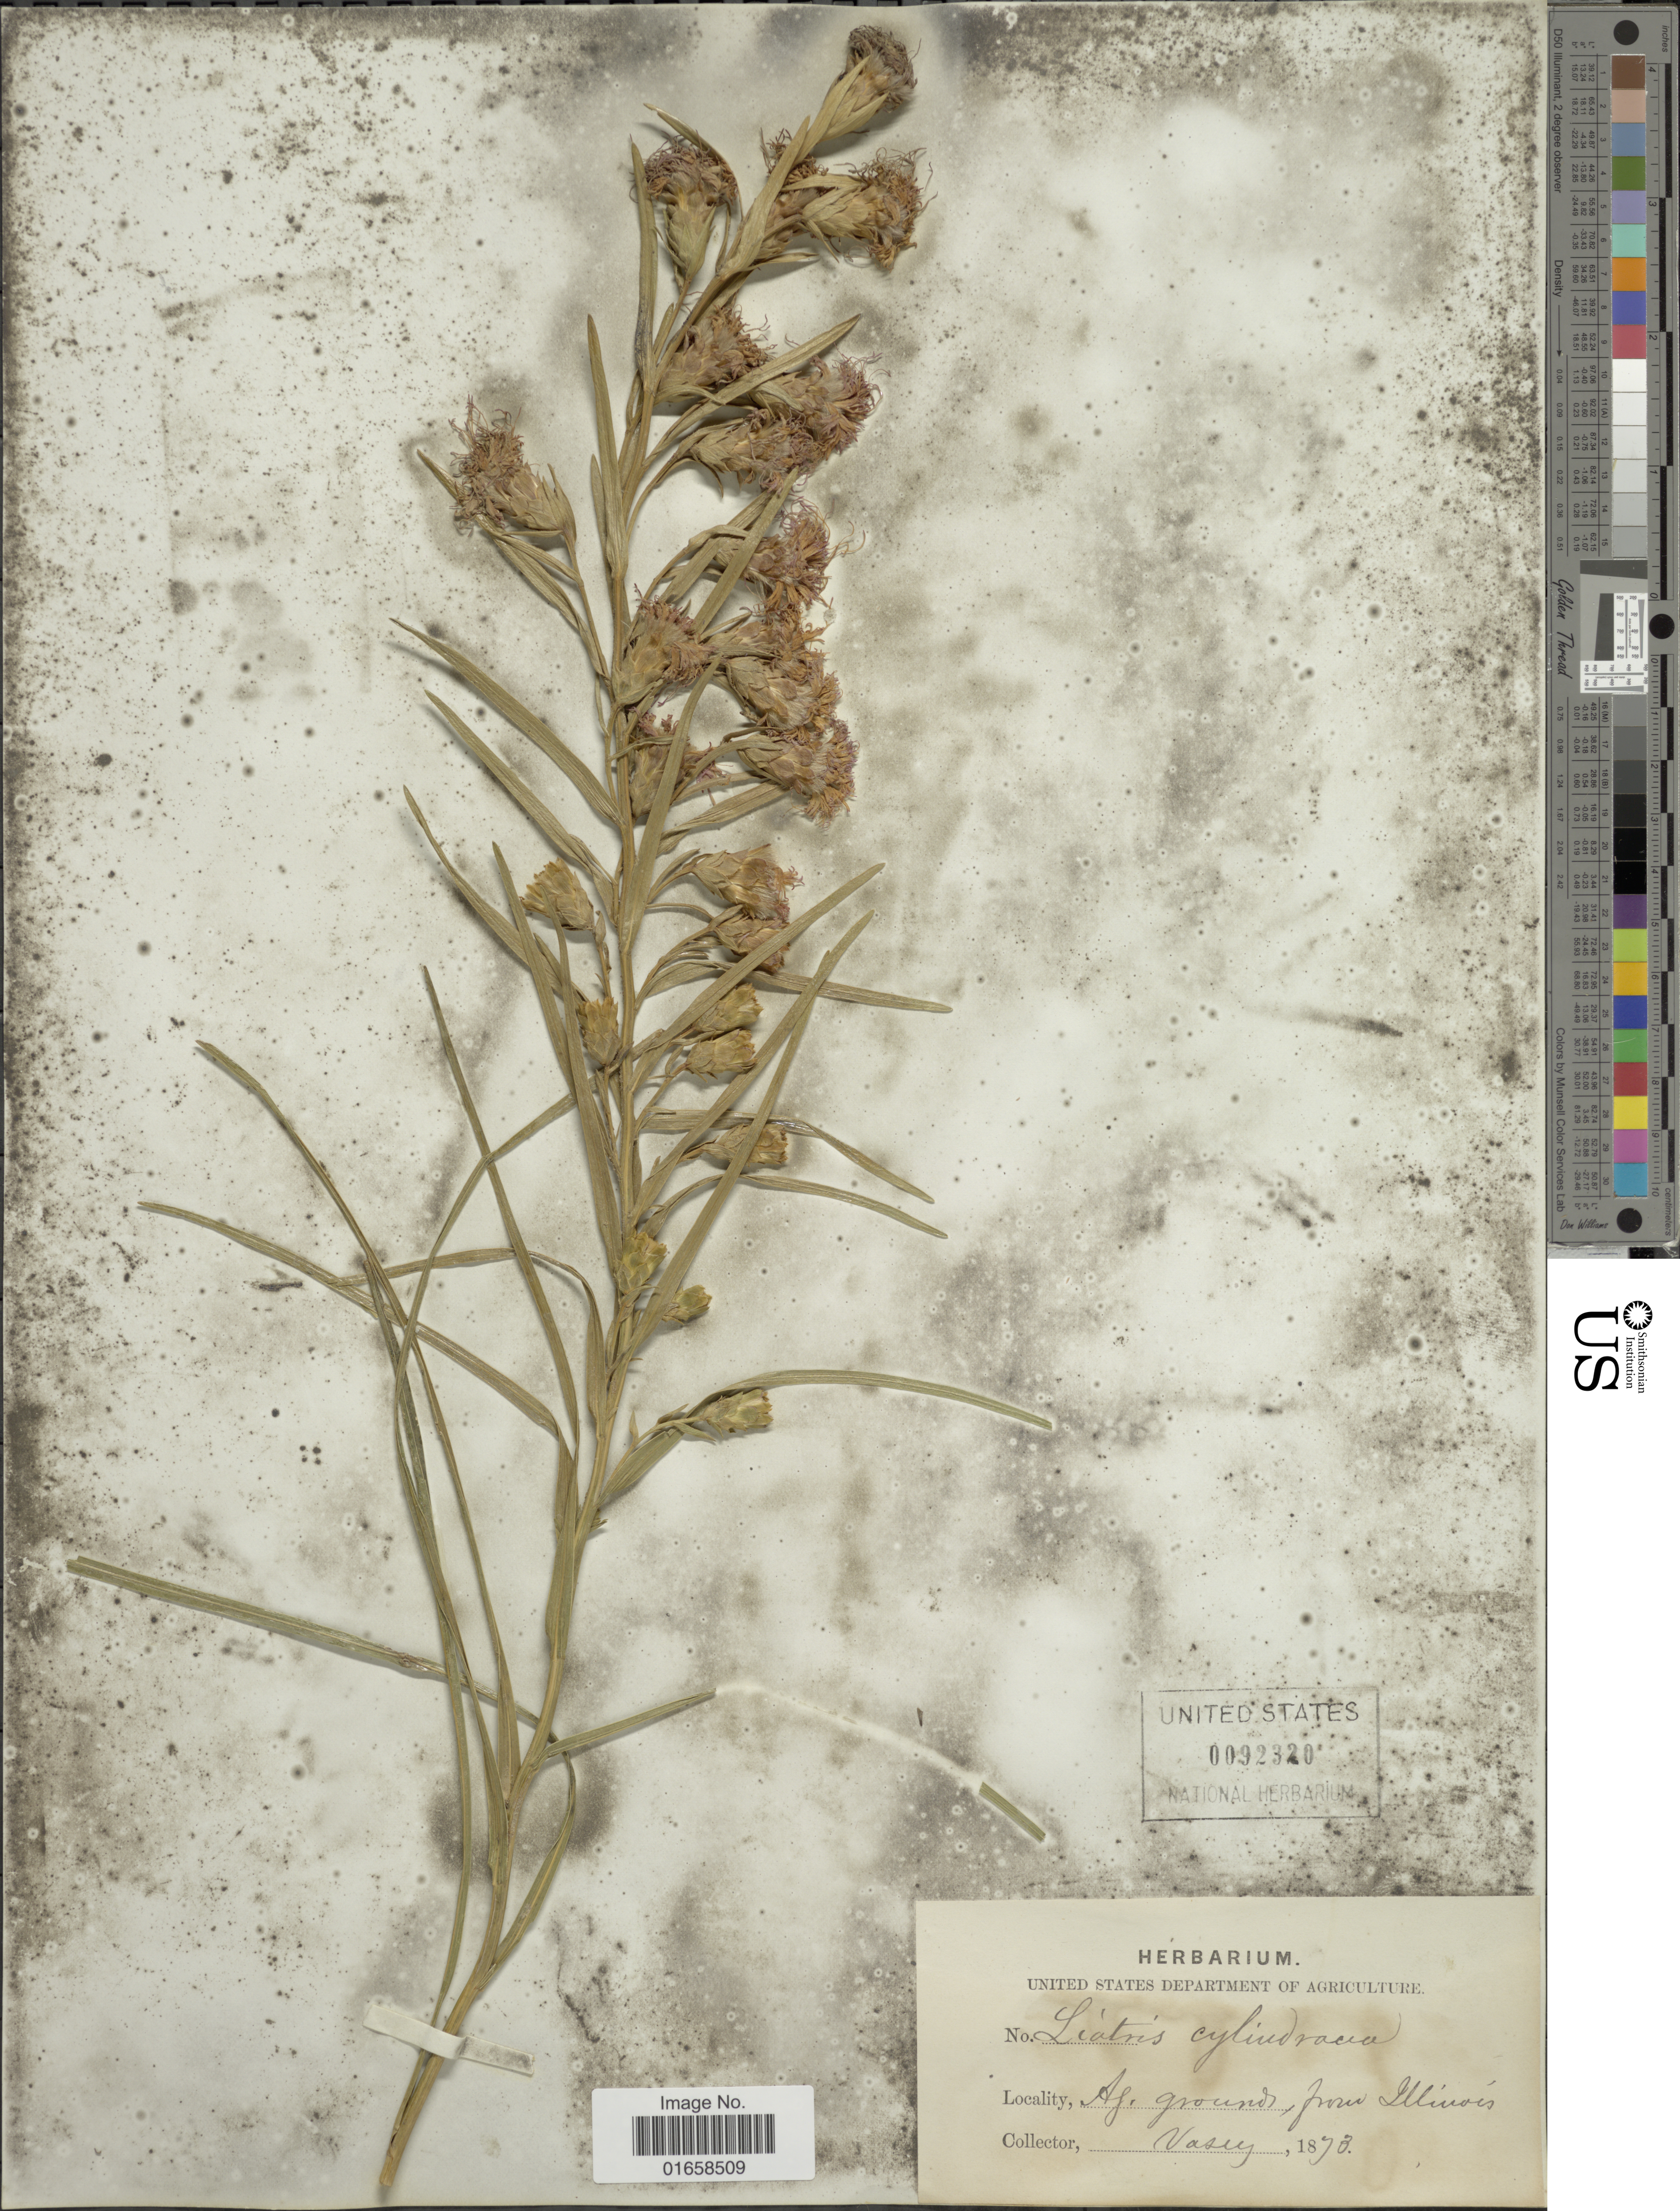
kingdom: Plantae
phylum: Tracheophyta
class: Magnoliopsida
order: Asterales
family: Asteraceae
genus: Liatris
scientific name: Liatris cylindracea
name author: Michaux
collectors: Vasey, --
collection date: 1873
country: United States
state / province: Illinois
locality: Ag grounds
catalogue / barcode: US 92320